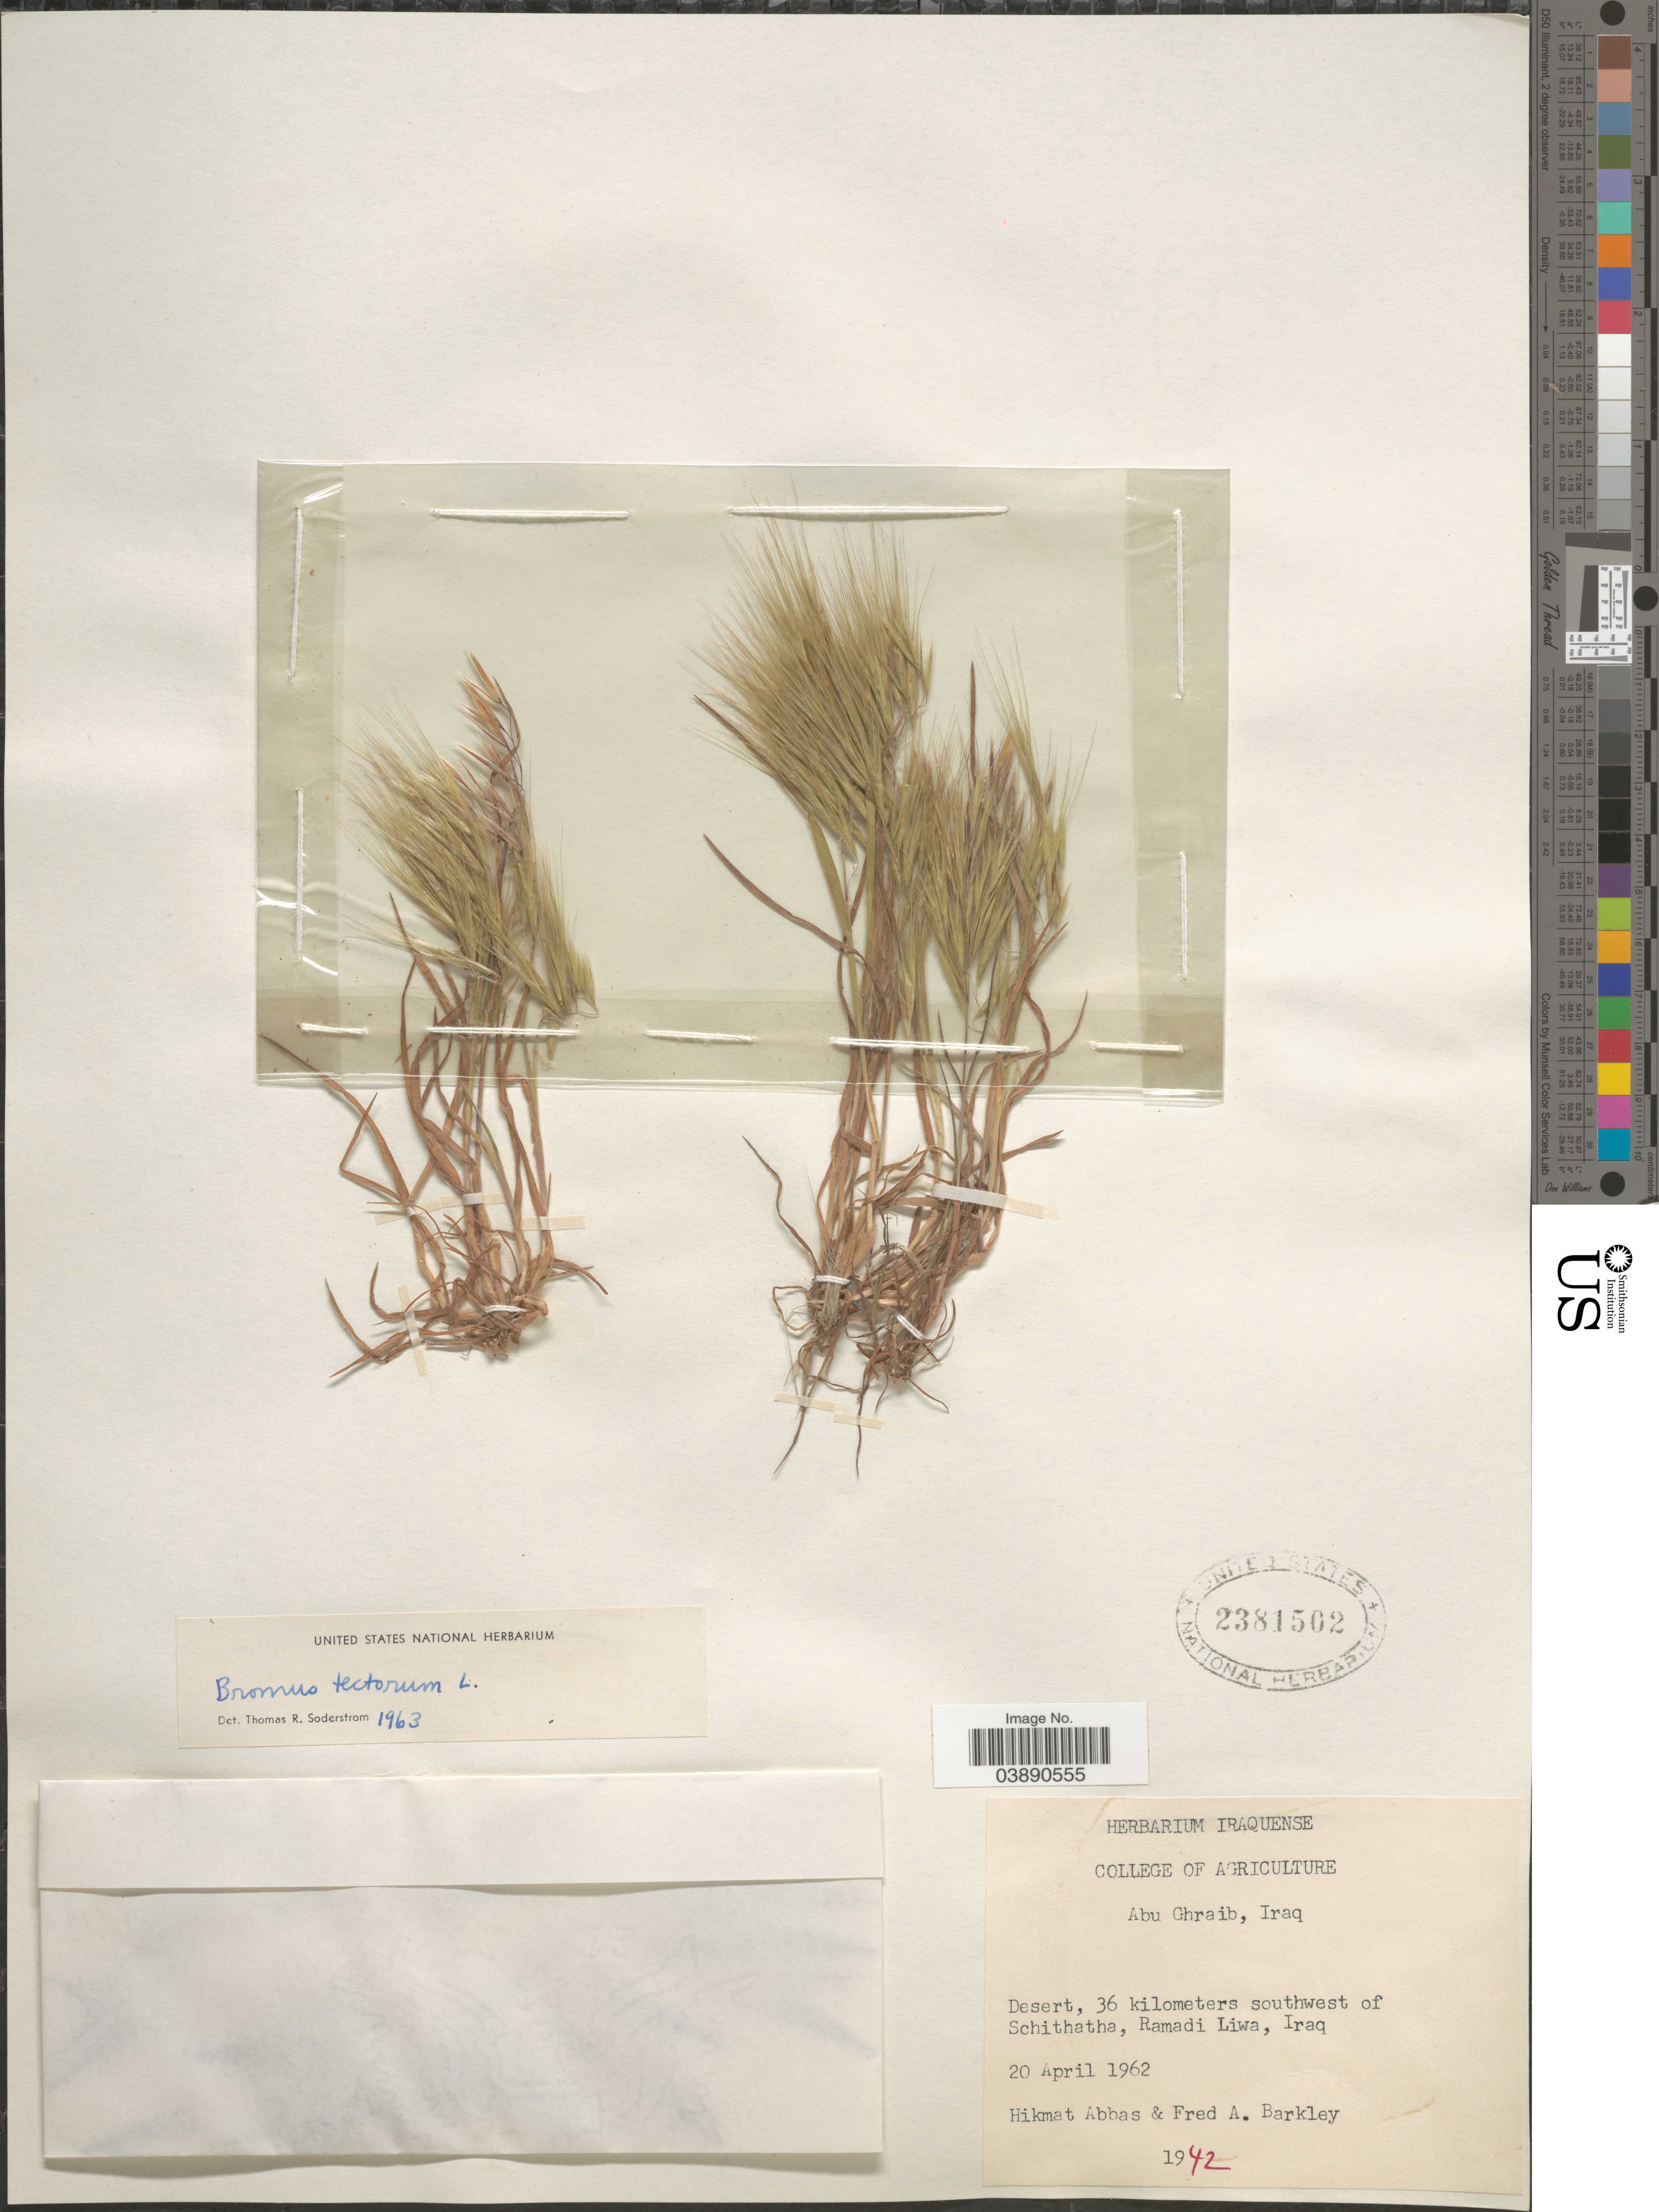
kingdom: Plantae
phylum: Tracheophyta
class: Liliopsida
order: Poales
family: Poaceae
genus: Bromus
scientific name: Bromus tectorum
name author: L.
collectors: H. Abbas & F. A. Barkley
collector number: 1942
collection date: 1962-04-20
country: Iraq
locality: Desert, 36 kilometers southwest of Schithatha, Ramadi Liwa.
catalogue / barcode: US 2381502